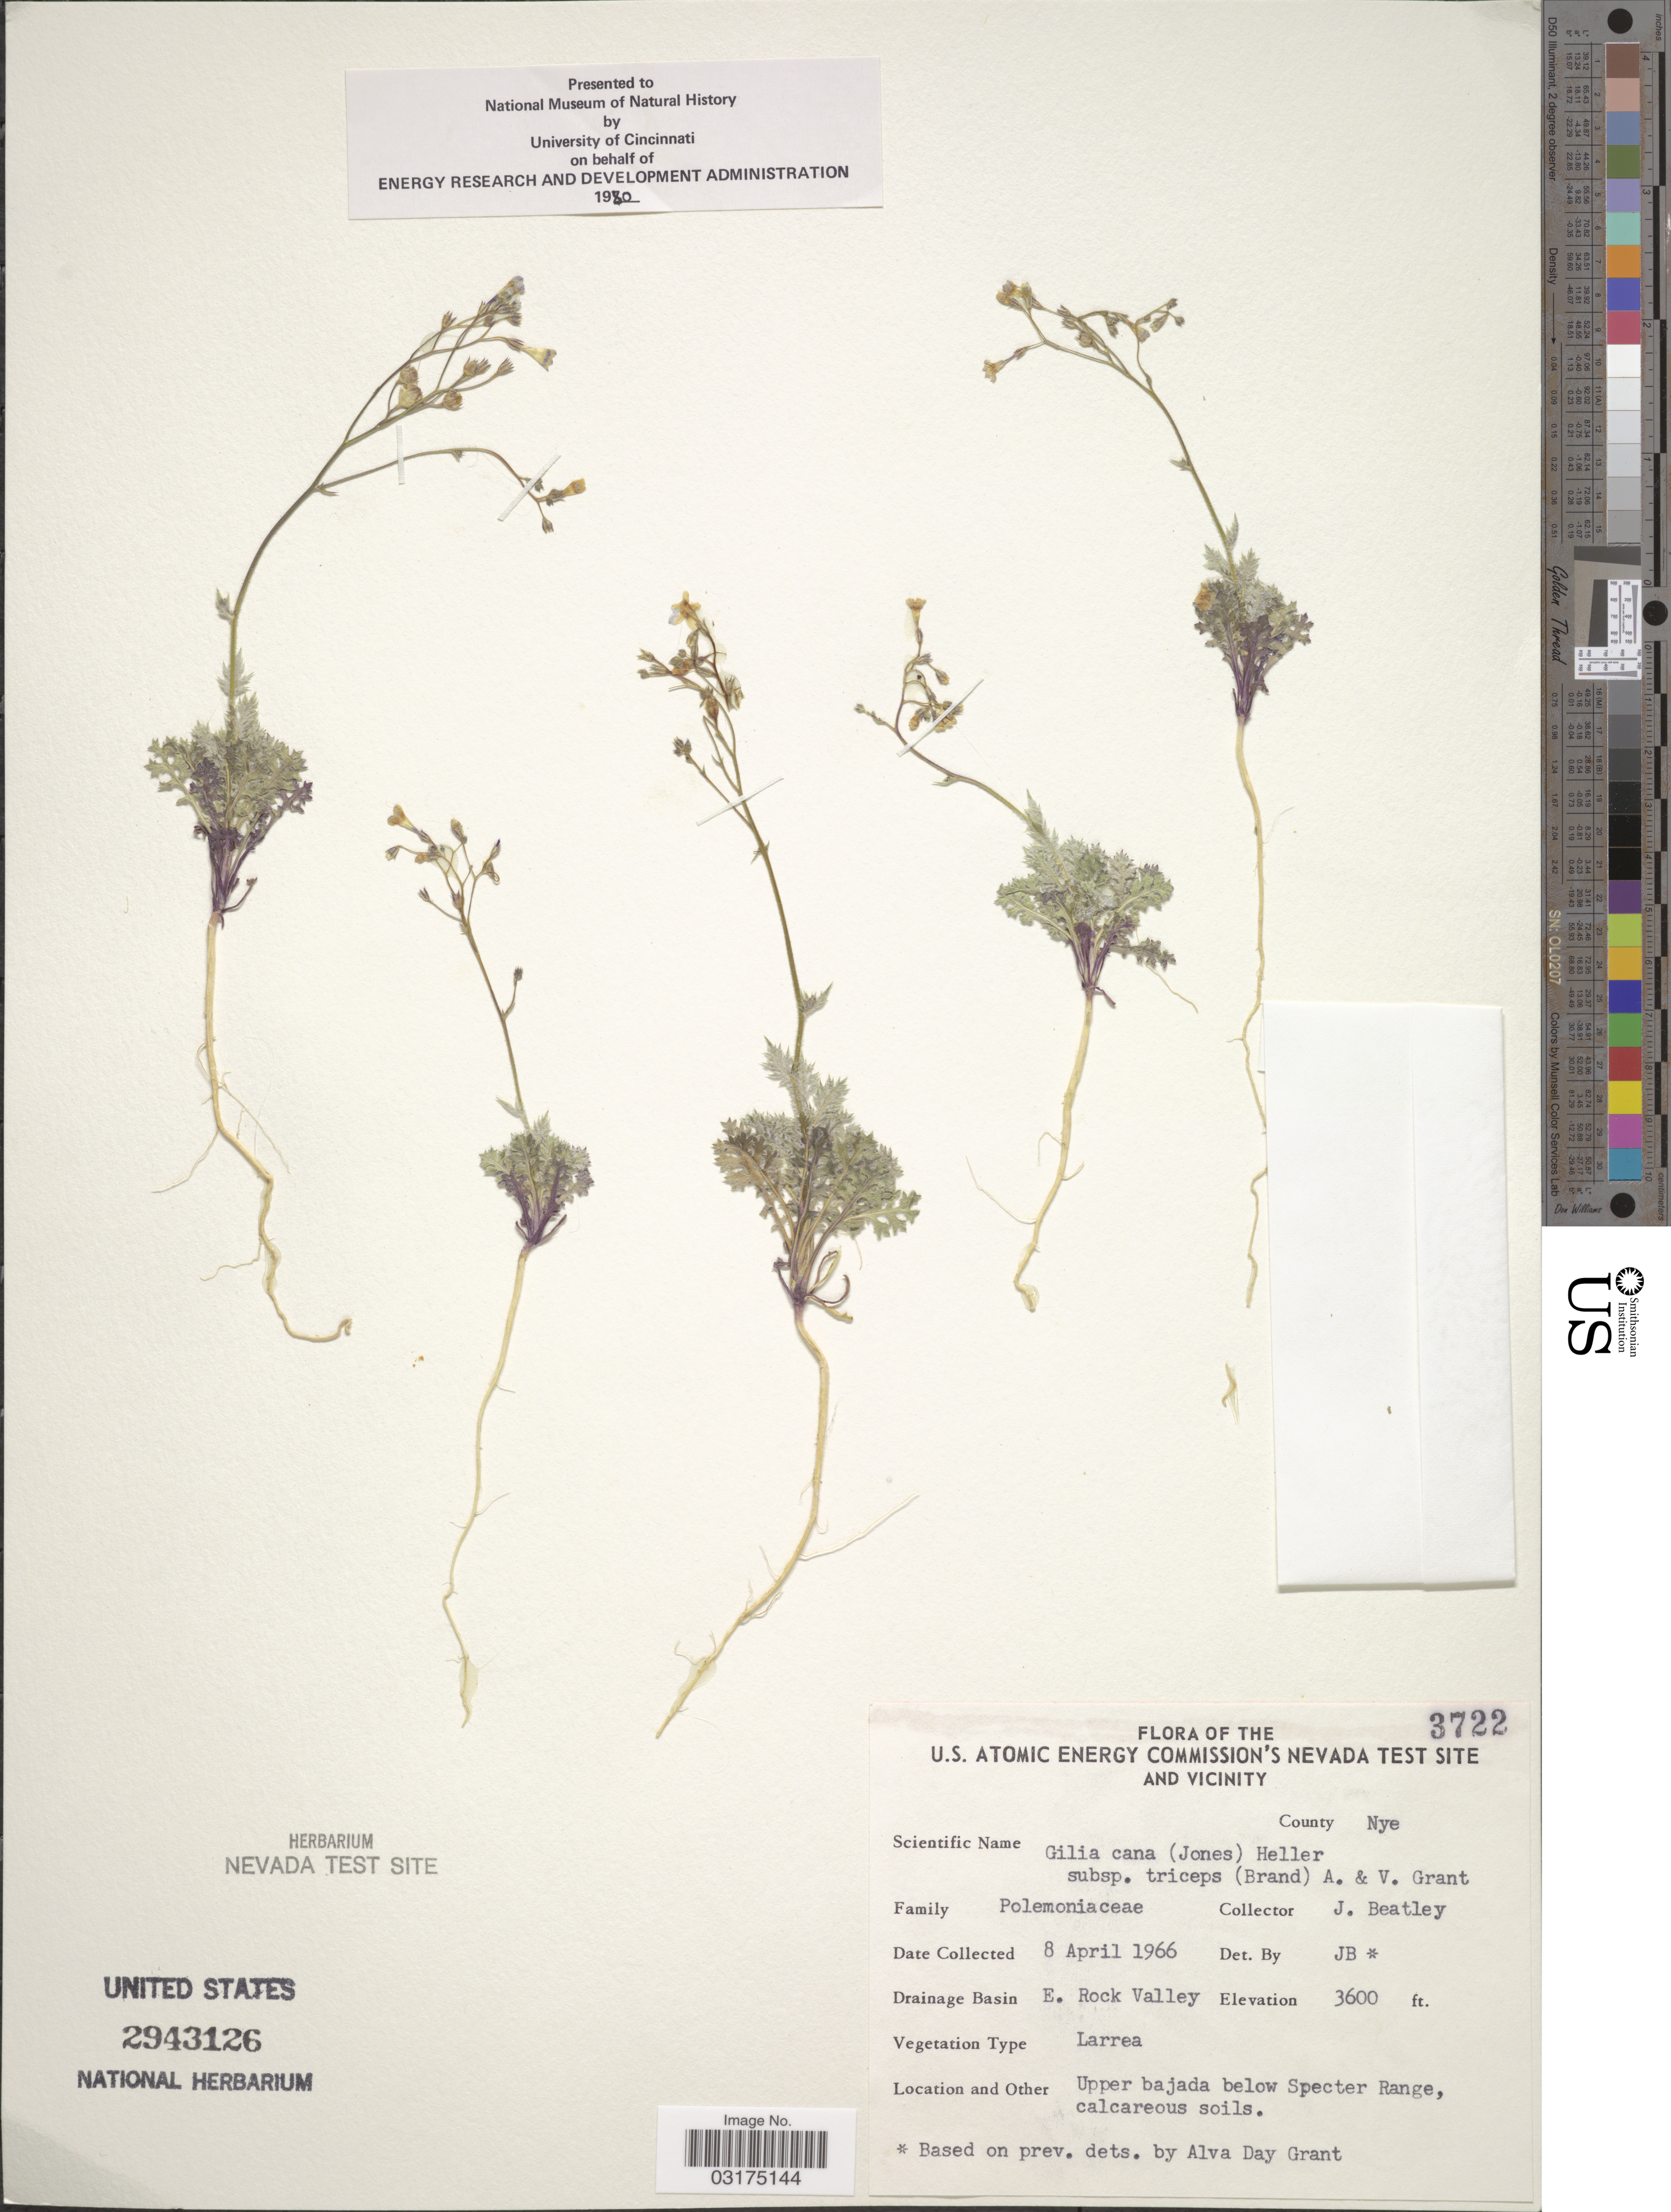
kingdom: Plantae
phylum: Tracheophyta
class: Magnoliopsida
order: Ericales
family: Polemoniaceae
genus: Gilia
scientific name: Gilia cana subsp. triceps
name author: (Brand) A.D. Grant & V.E. Grant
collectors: J. C. Beatley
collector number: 3722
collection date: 1966-04-08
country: United States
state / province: Nevada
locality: U.S. Atomic Energy Commission's Nevada Test Site and Vicinity, County Nye, Drainage Basin E. Rock Valley, Upper bajada below Specter Range.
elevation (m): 1097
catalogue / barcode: US 2943126